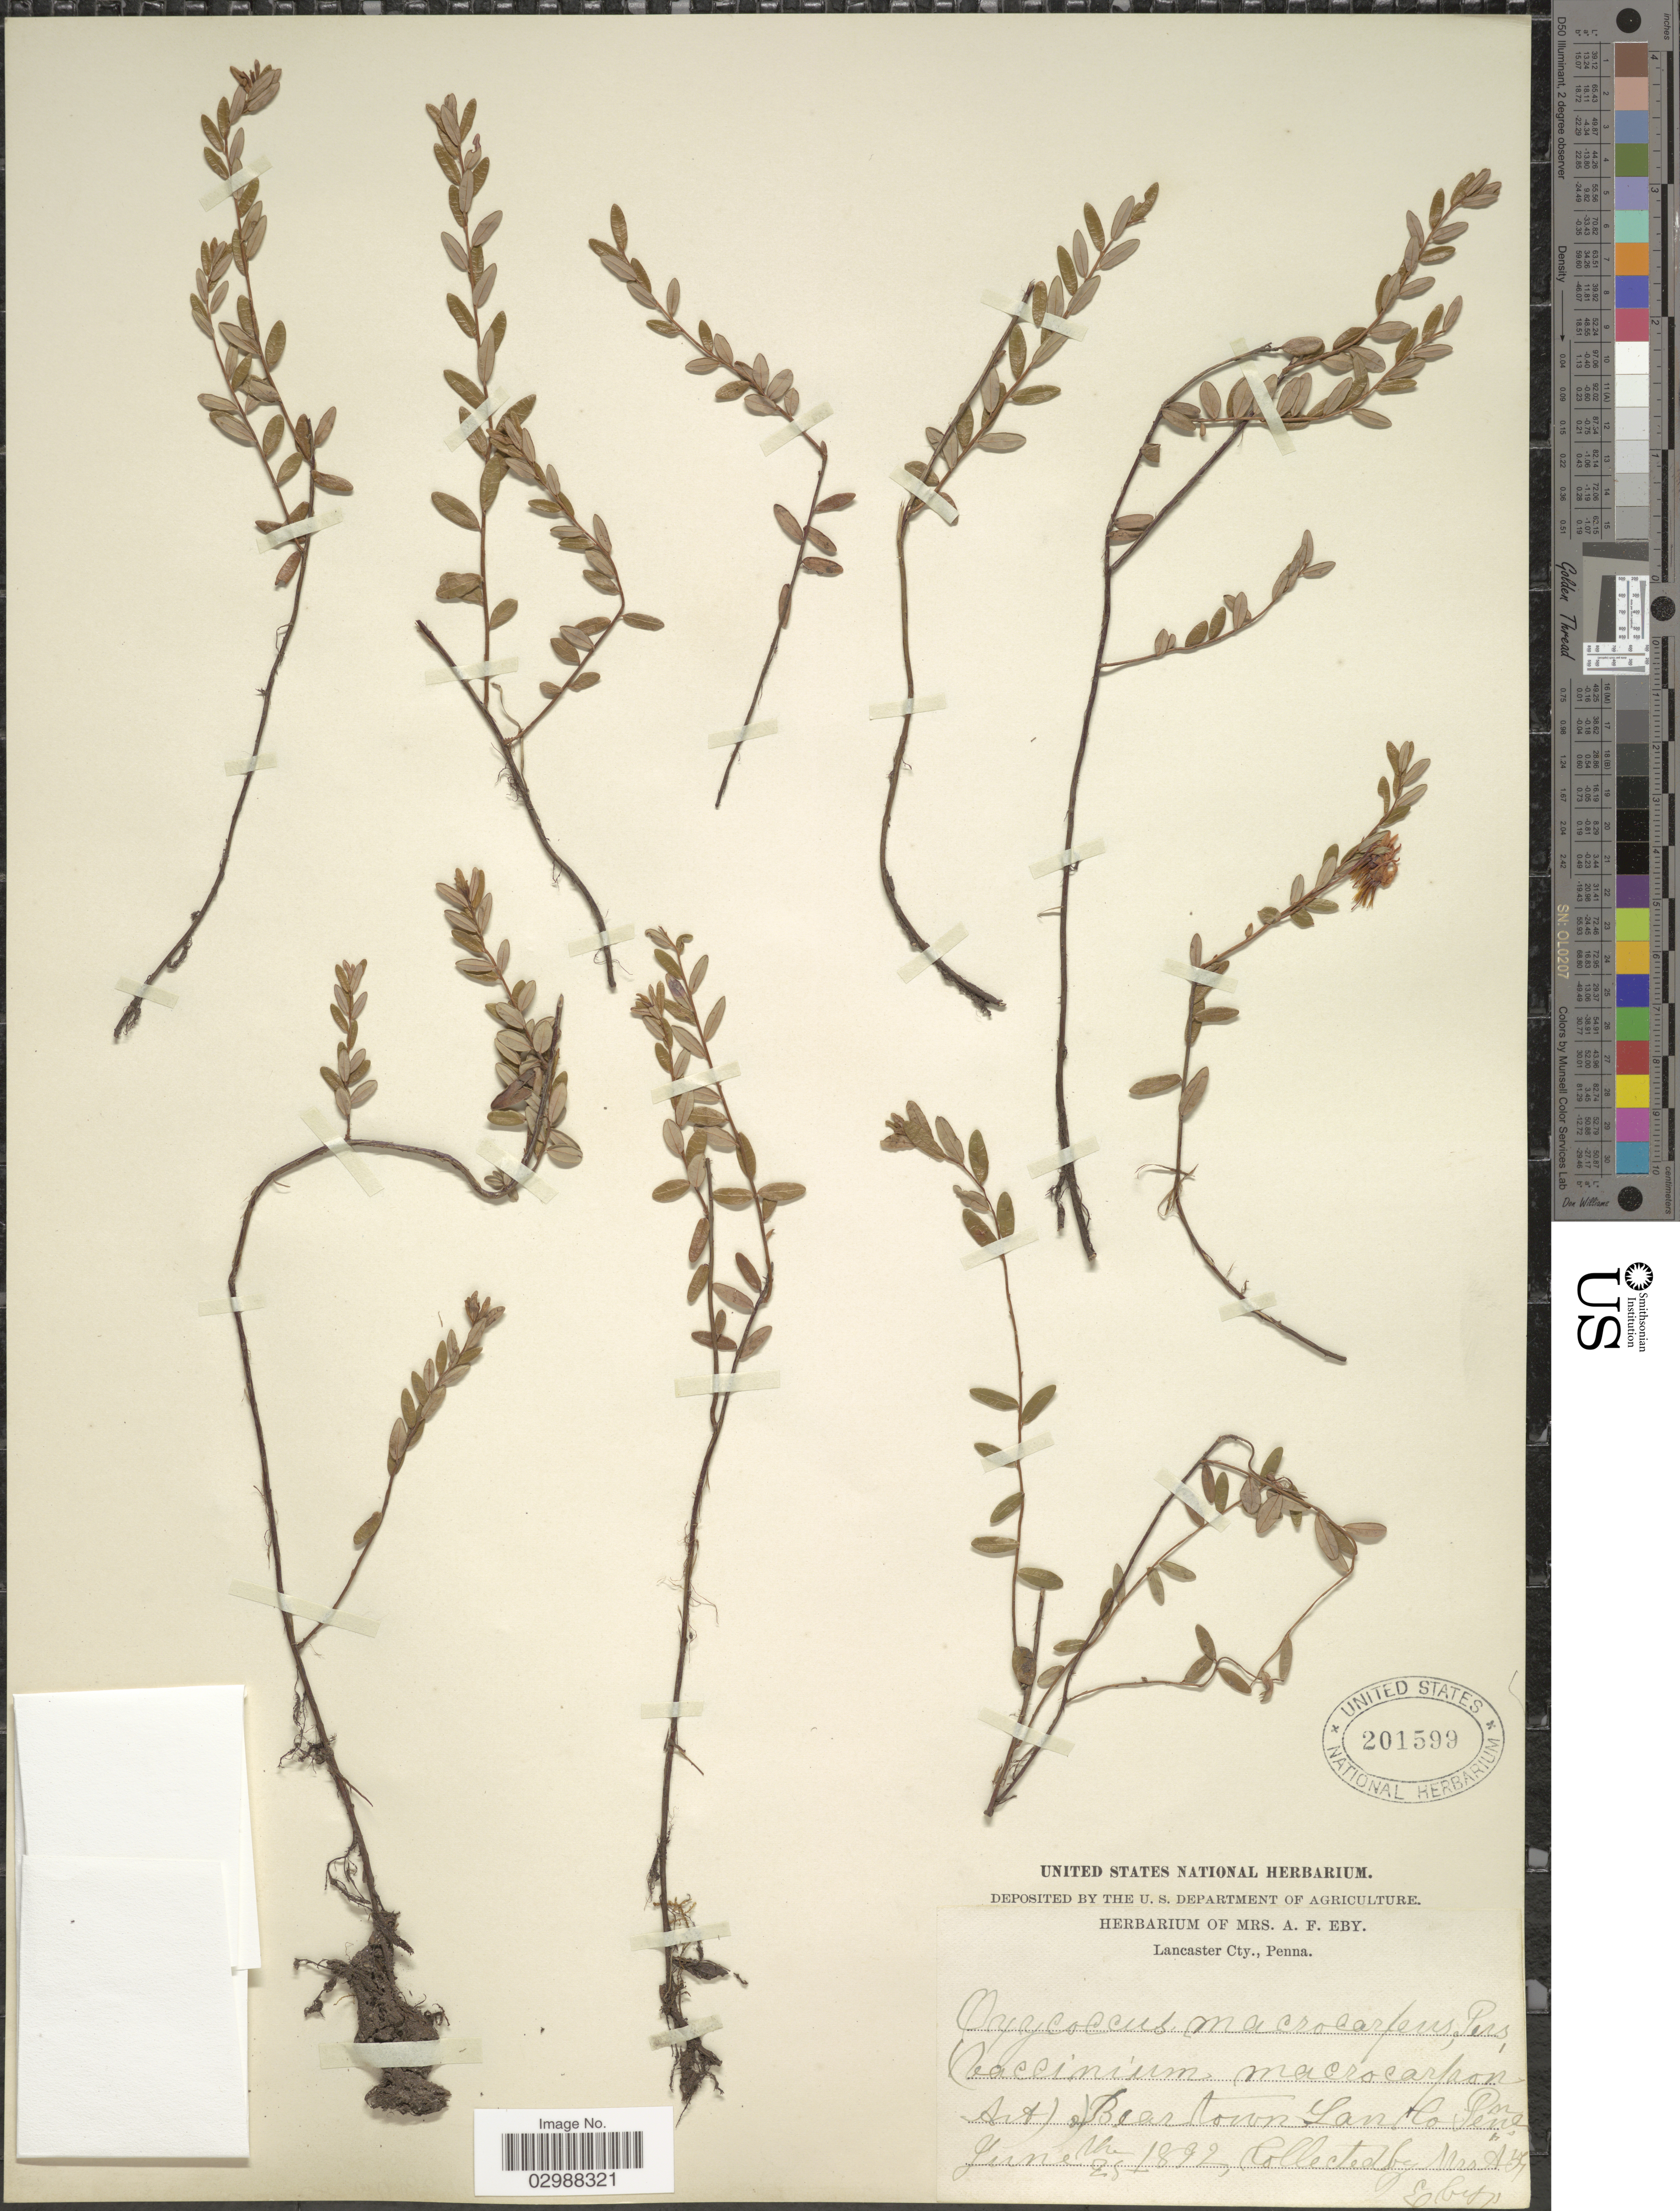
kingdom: Plantae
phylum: Tracheophyta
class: Magnoliopsida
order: Ericales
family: Ericaceae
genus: Vaccinium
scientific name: Vaccinium macrocarpon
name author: Aiton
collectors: Mrs. A. F. Eby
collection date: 1892-06-25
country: United States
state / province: Pennsylvania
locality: Beartown Lan Co, Penna.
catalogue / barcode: US 201599